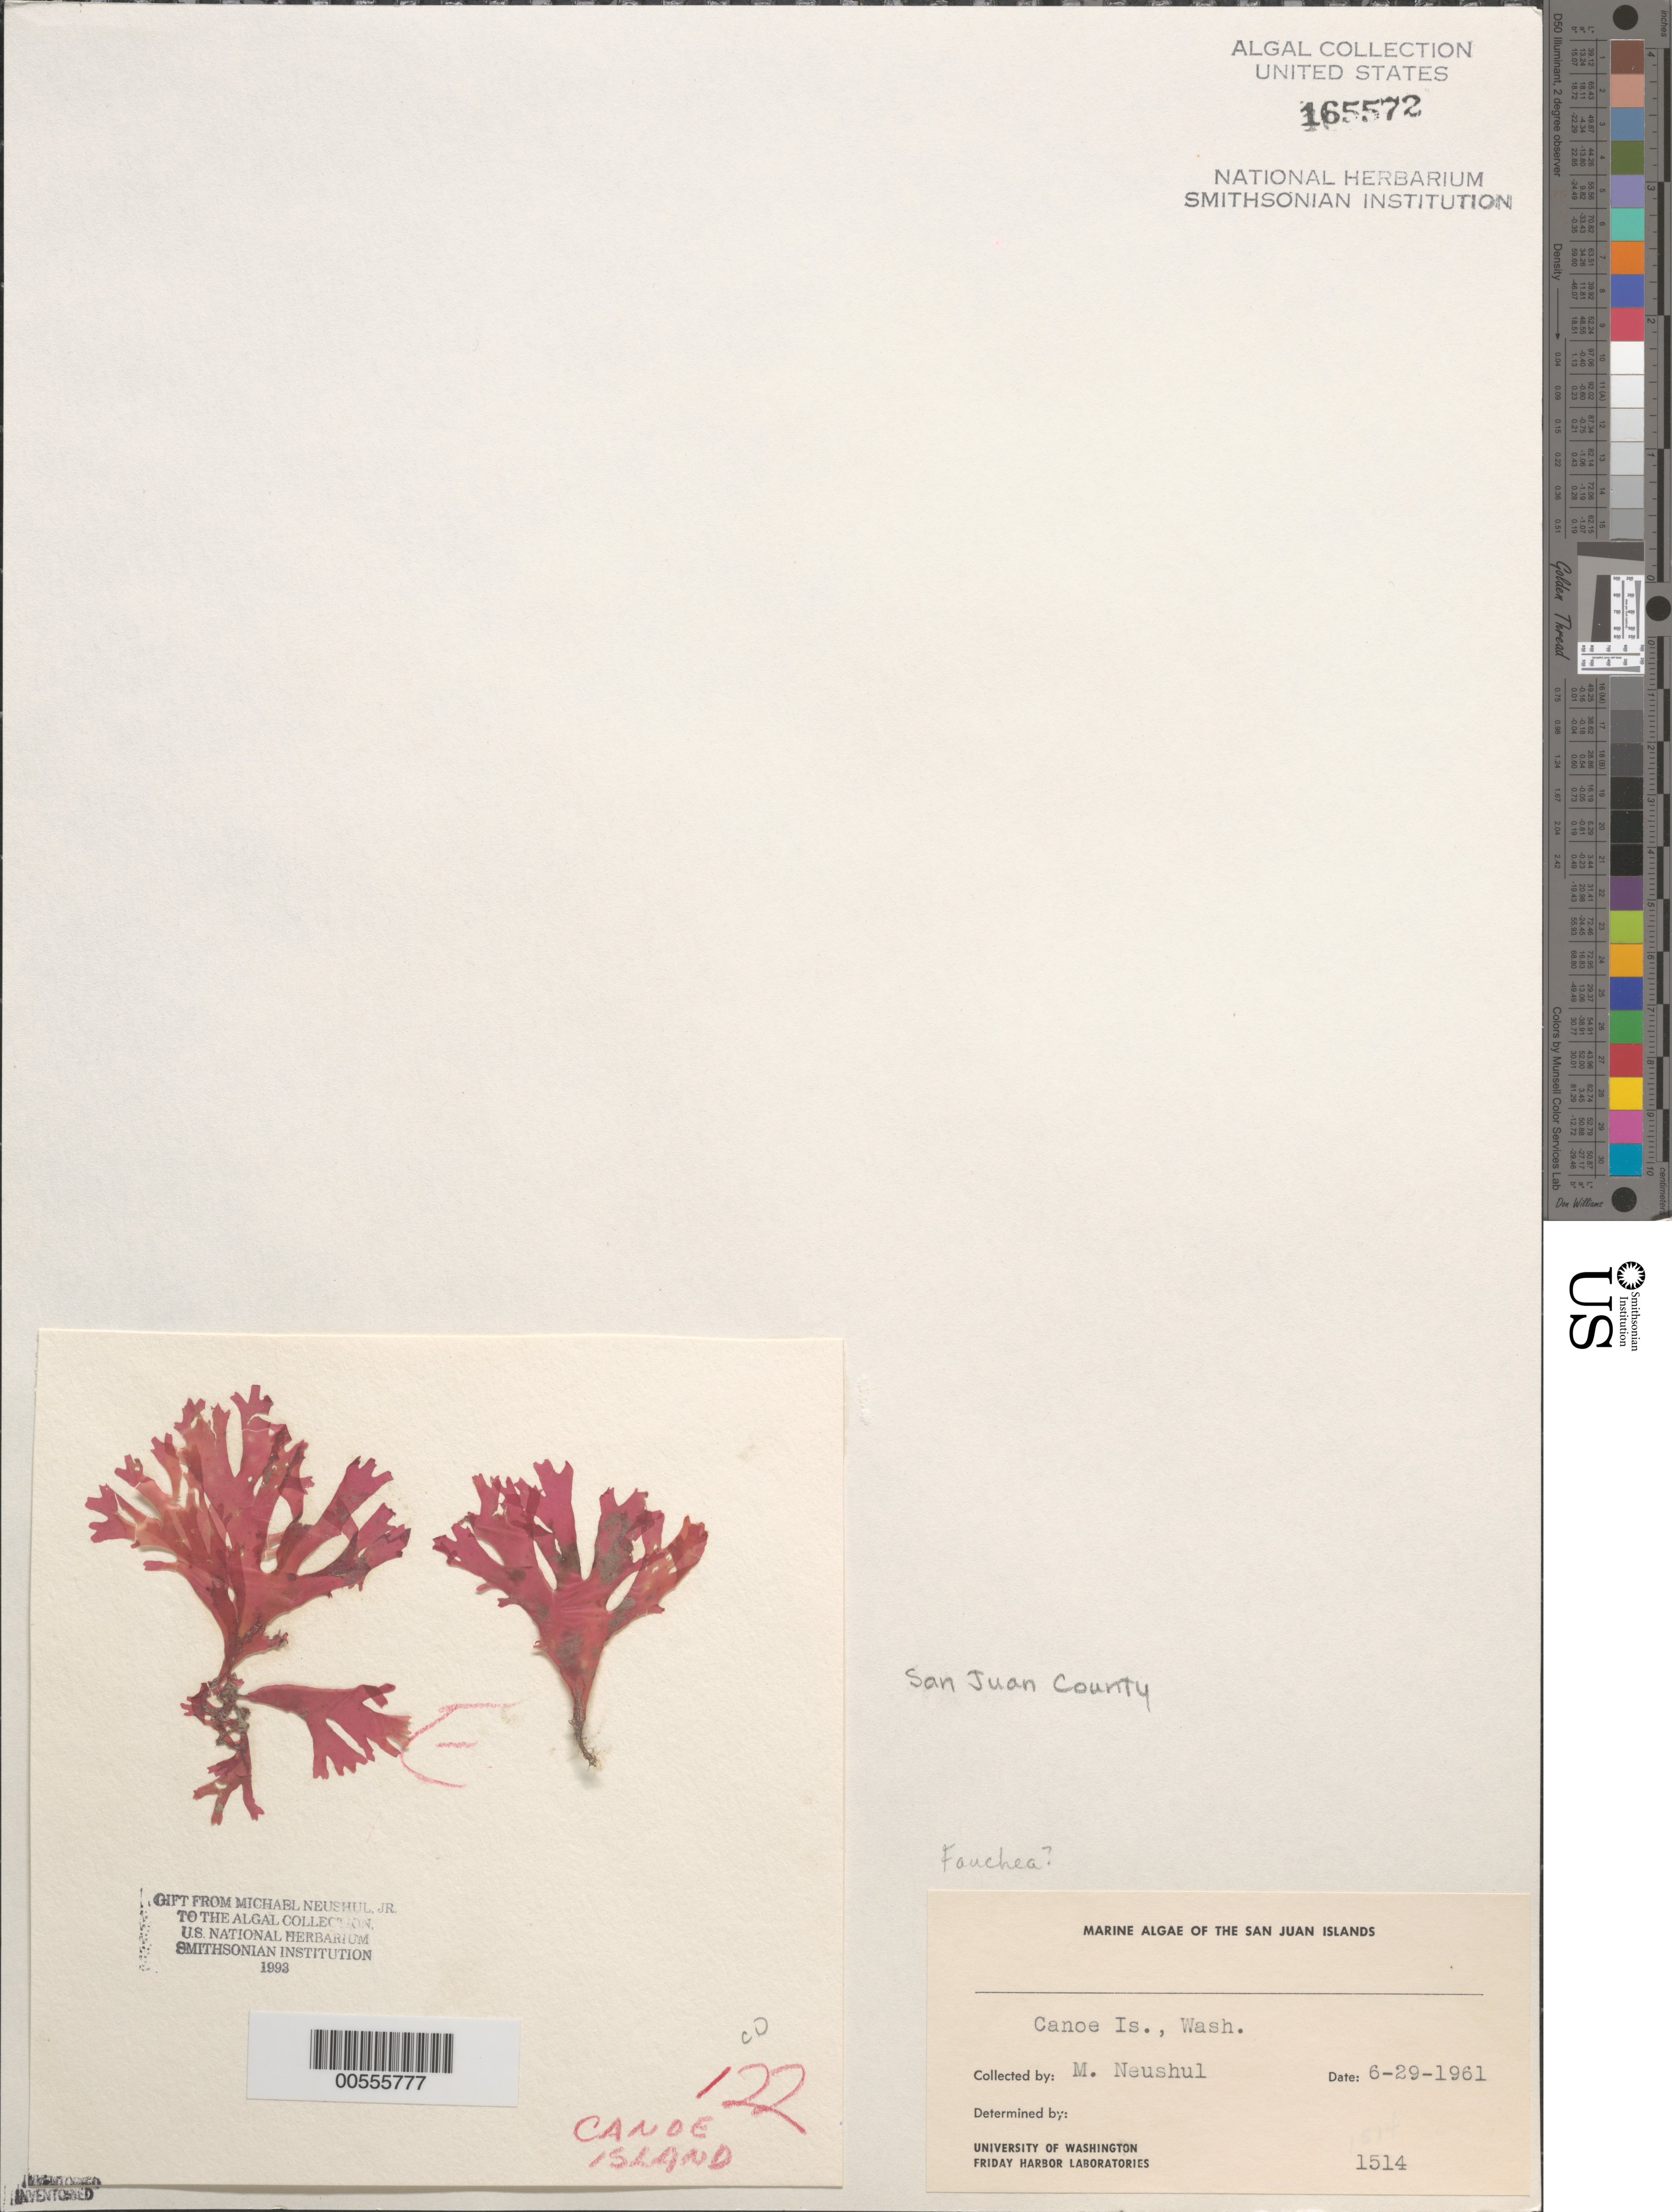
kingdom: Plantae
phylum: Rhodophyta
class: Florideophyceae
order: Rhodymeniales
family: Faucheaceae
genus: Gloiocladia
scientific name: Gloiocladia laciniata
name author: (J. Agardh) Rodríguez-Prieto & N. Sánchez in Rodríguez-Prieto et al.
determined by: Algae name updating Project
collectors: M. Neushul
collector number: Neushul 1514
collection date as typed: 29 Jun 1961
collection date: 1961-06-29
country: United States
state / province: Washington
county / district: San Juan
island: Canoe Island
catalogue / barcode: US 165572